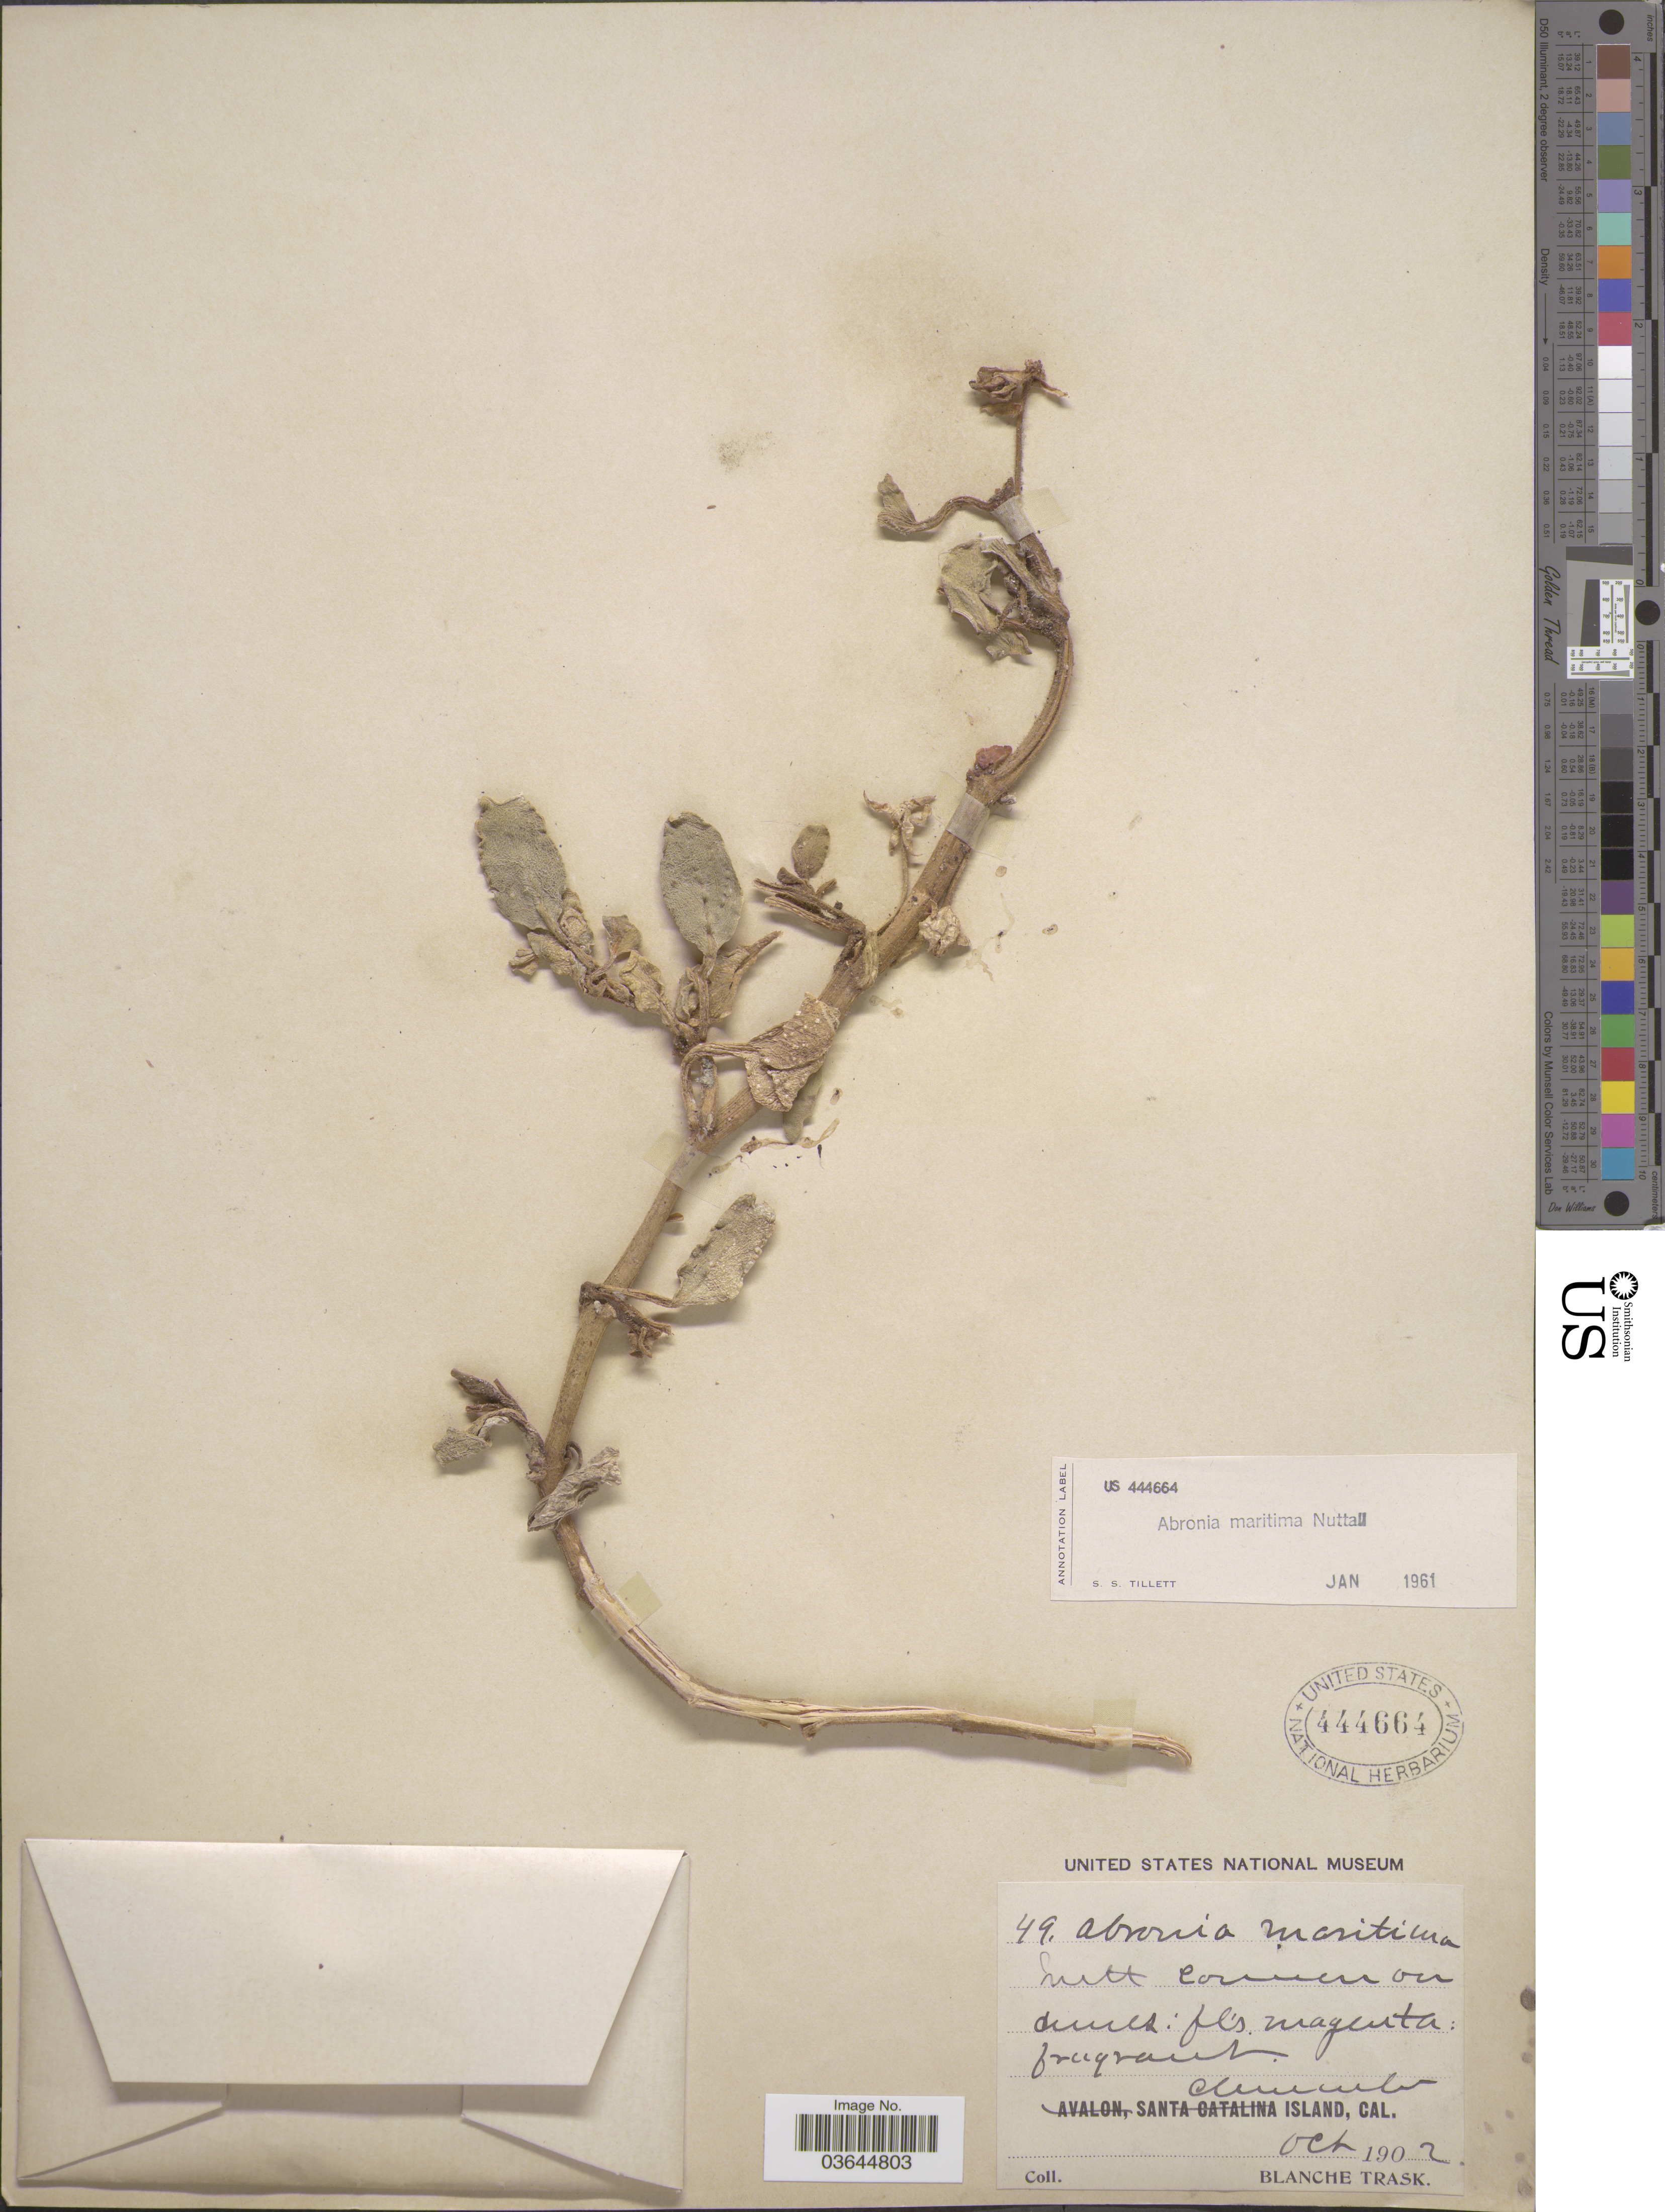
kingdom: Plantae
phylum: Tracheophyta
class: Magnoliopsida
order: Caryophyllales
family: Nyctaginaceae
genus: Abronia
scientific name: Abronia maritima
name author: Nutt. ex S. Watson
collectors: B. Trask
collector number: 49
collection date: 1902-10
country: United States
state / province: California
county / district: Los Angeles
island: San Clemente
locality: San Clemente Island.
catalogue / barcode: US 444664